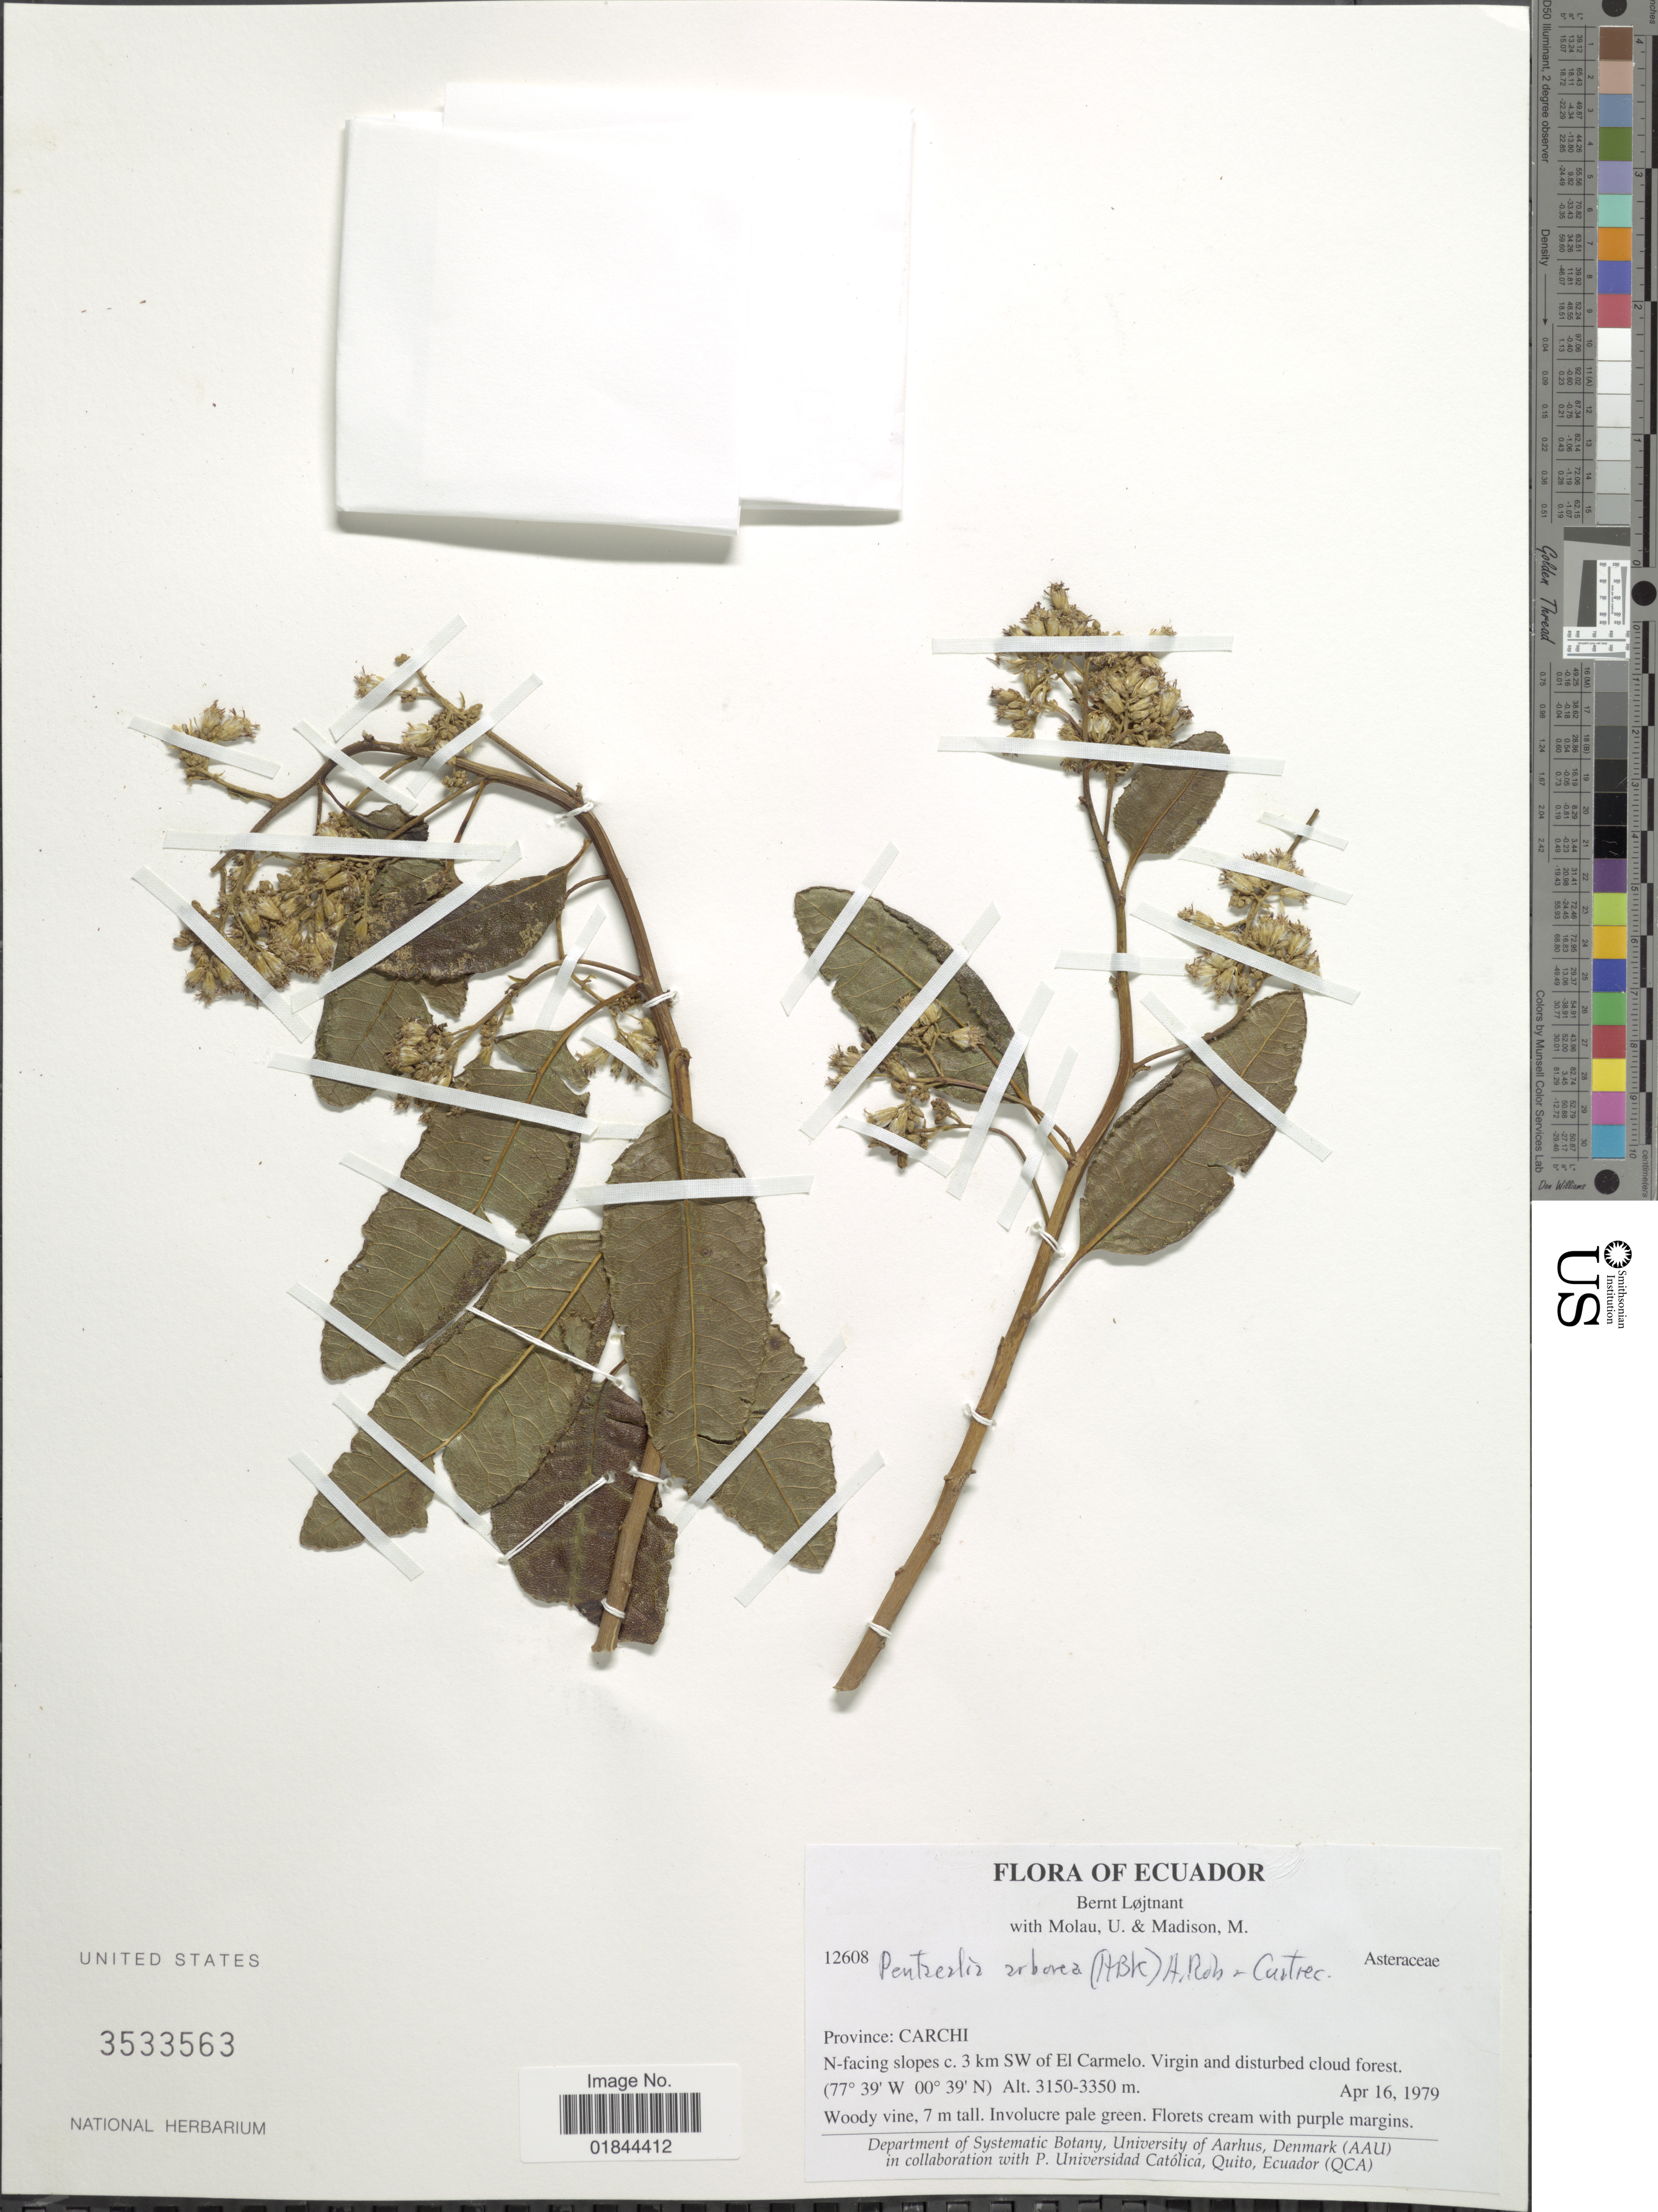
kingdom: Plantae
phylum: Tracheophyta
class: Magnoliopsida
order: Asterales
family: Asteraceae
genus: Pentacalia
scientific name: Pentacalia arborea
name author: (Kunth) H. Rob. & Cuatrec.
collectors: B. Löjtnant, U. Molau & M. T. Madison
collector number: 12608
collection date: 1979-04-16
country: Ecuador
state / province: Carchi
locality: N-facing slope c. 3 km SW of El Carmelo. Virgin and disturbed cloud forest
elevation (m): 3150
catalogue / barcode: US 3533563